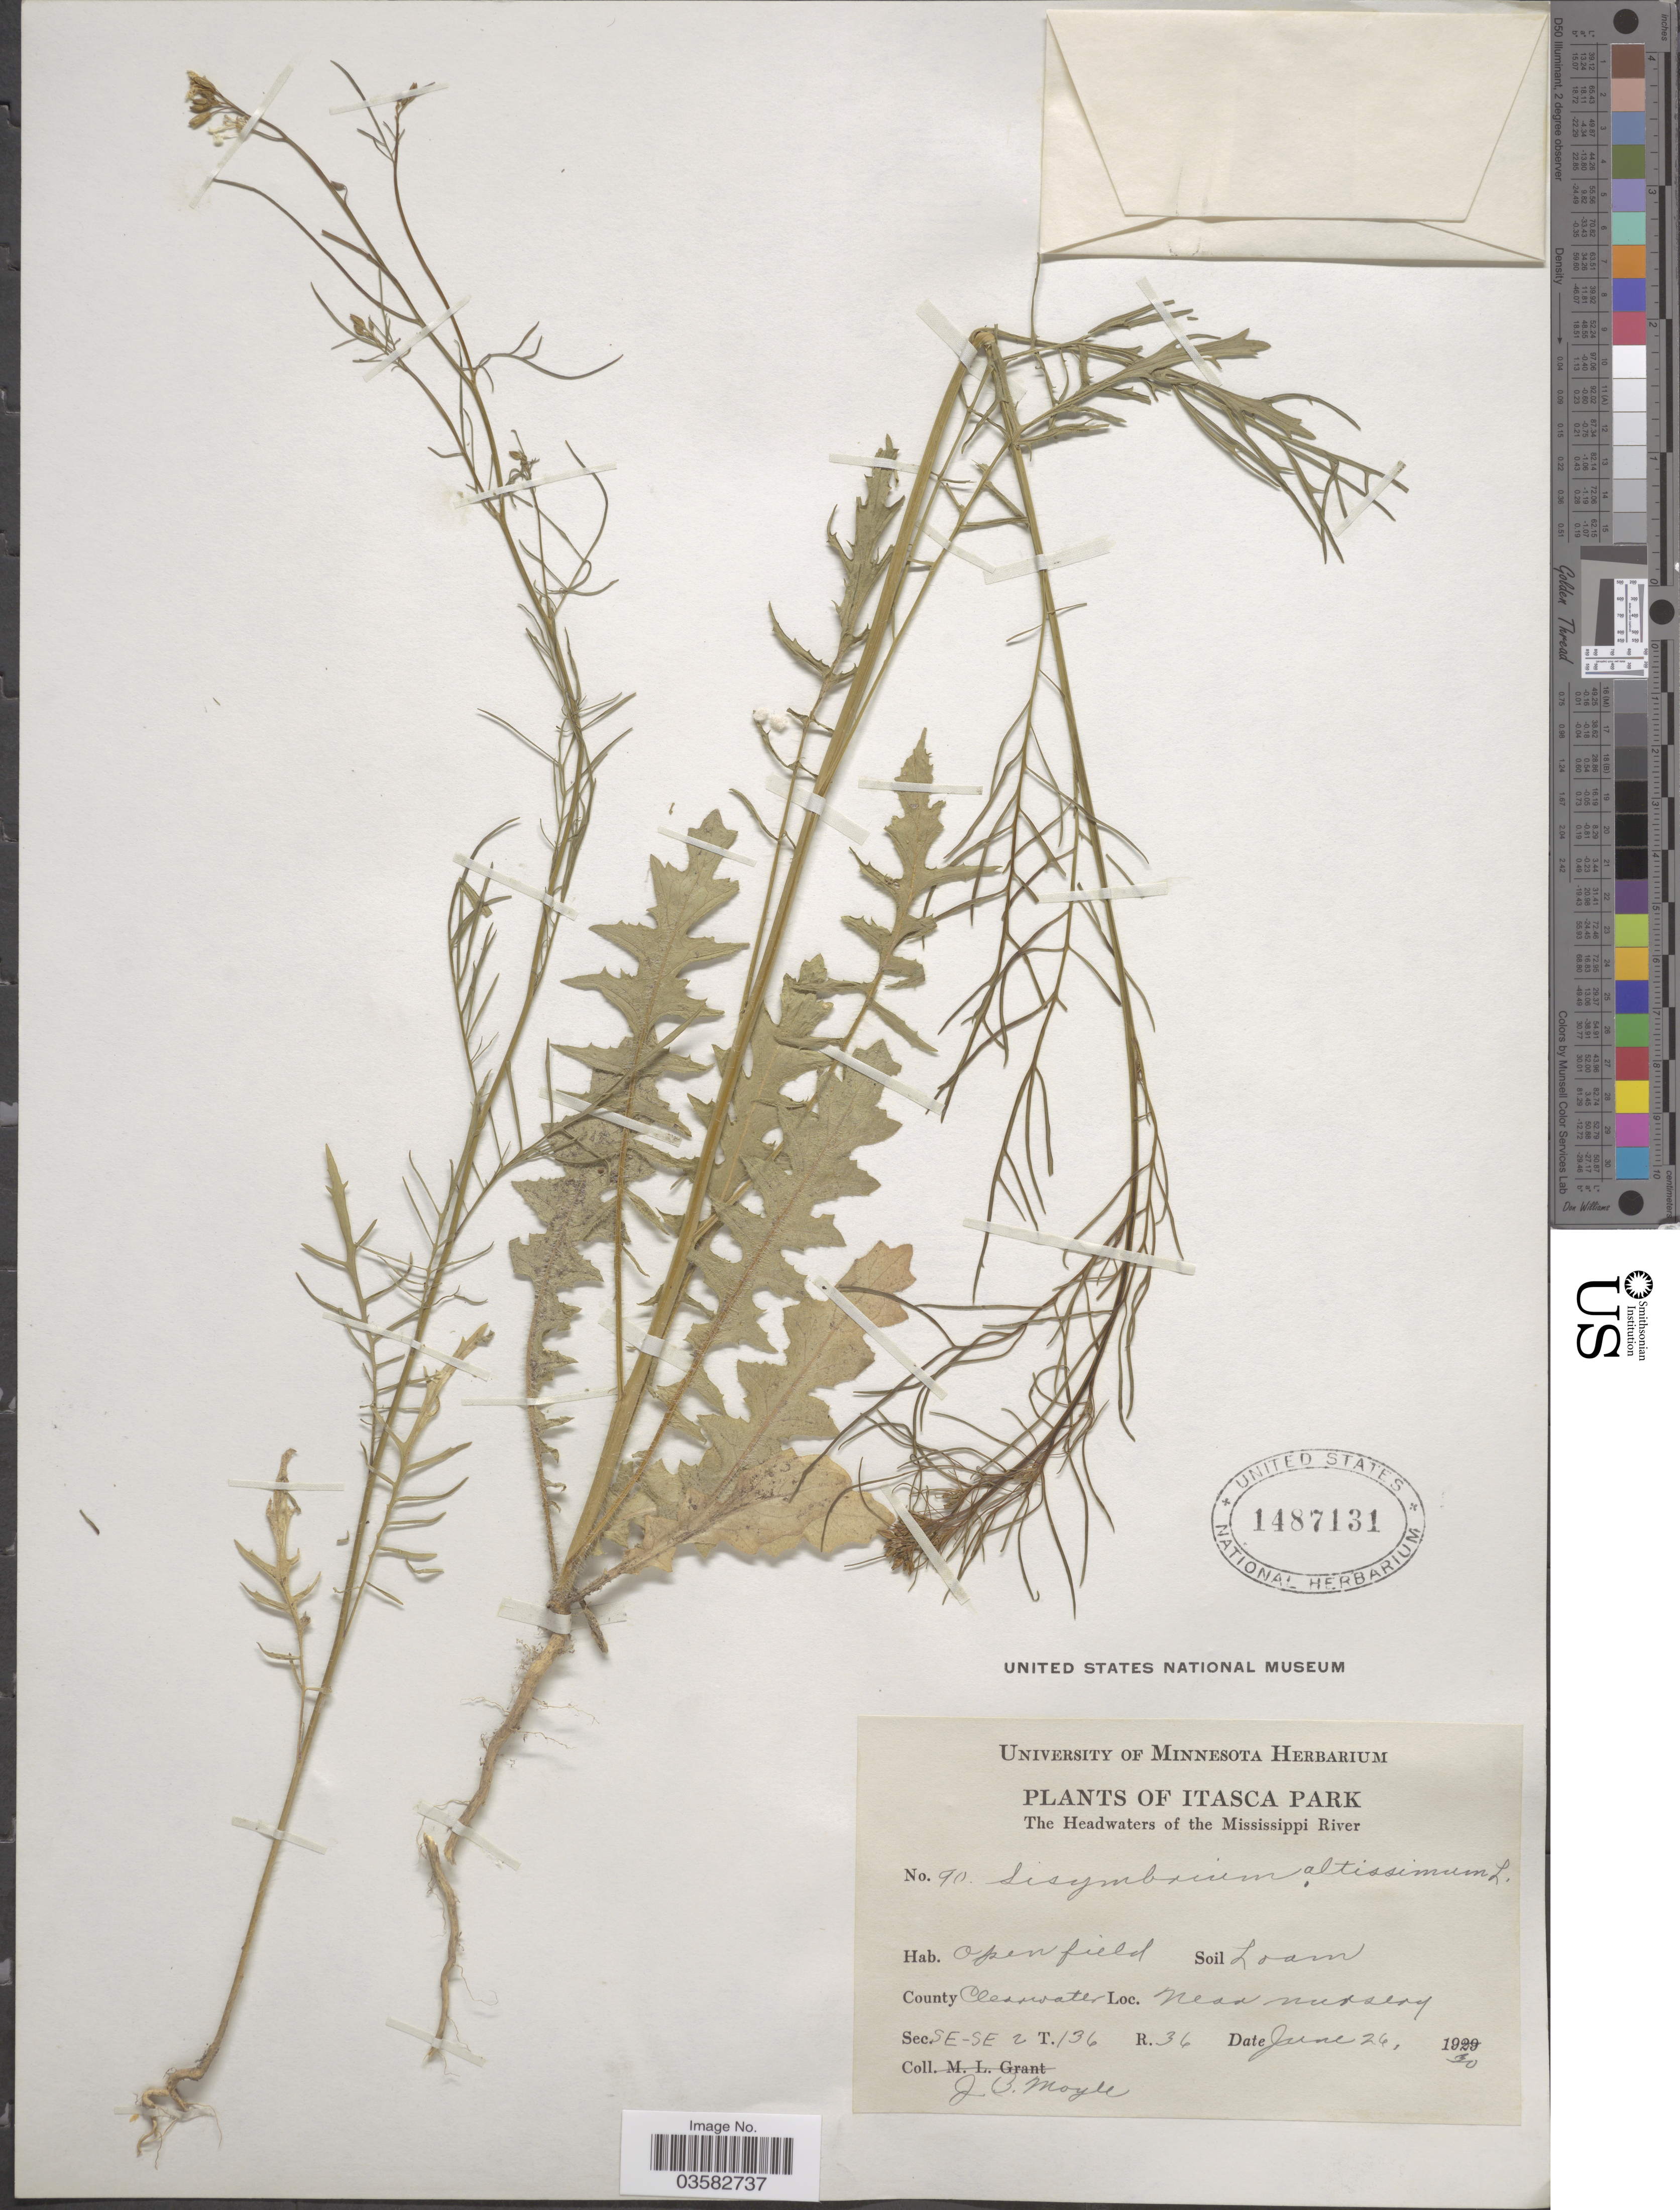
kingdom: Plantae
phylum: Tracheophyta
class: Magnoliopsida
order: Brassicales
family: Brassicaceae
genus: Sisymbrium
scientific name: Sisymbrium altissimum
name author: L.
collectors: J. Moyle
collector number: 90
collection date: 1930-06-26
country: United States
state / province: Minnesota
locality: Itasca Park. The Headwaters of the Mississippi River. County Clearwater. Near nursery. Sec. SE-SE 2 T. 136 R. 36.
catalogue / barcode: US 1487131